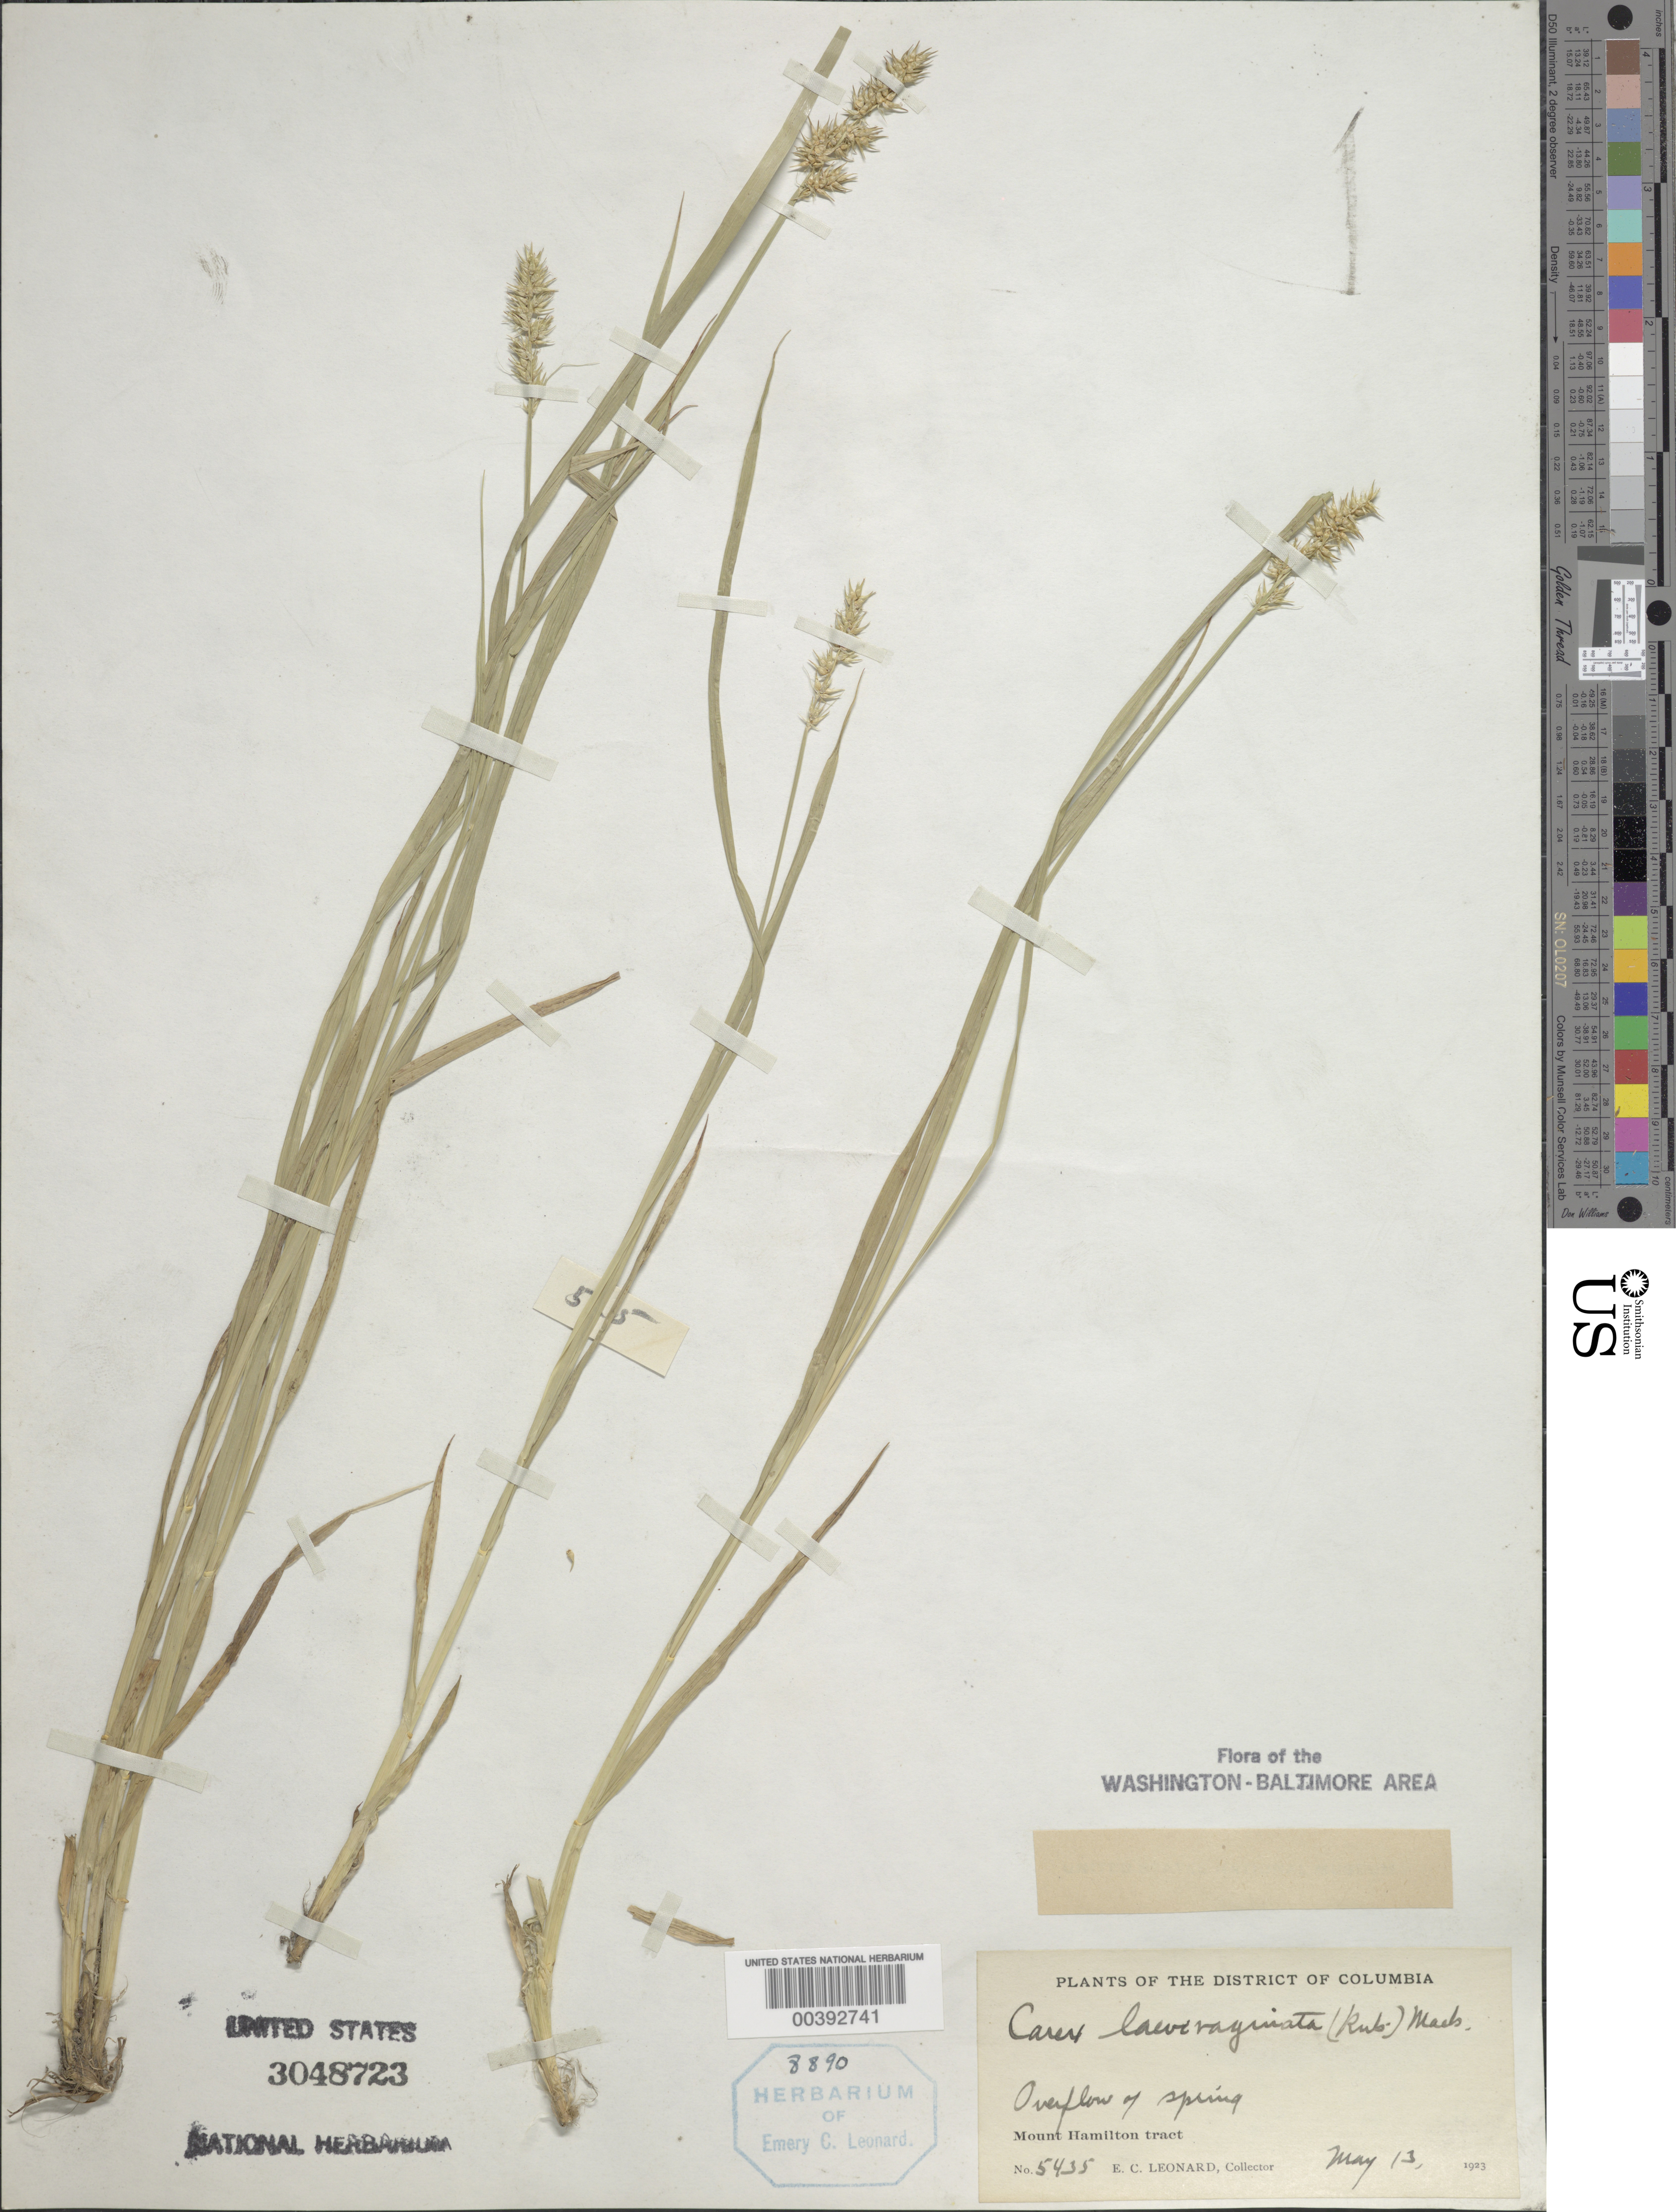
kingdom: Plantae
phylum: Tracheophyta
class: Liliopsida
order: Poales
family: Cyperaceae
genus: Carex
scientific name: Carex laevivaginata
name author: (Kük.) Mack.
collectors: E. C. Leonard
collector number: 5435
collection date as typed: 13 May 1923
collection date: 1923-05-13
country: United States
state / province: District of Columbia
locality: Mount Hamilton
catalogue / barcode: US 3048723